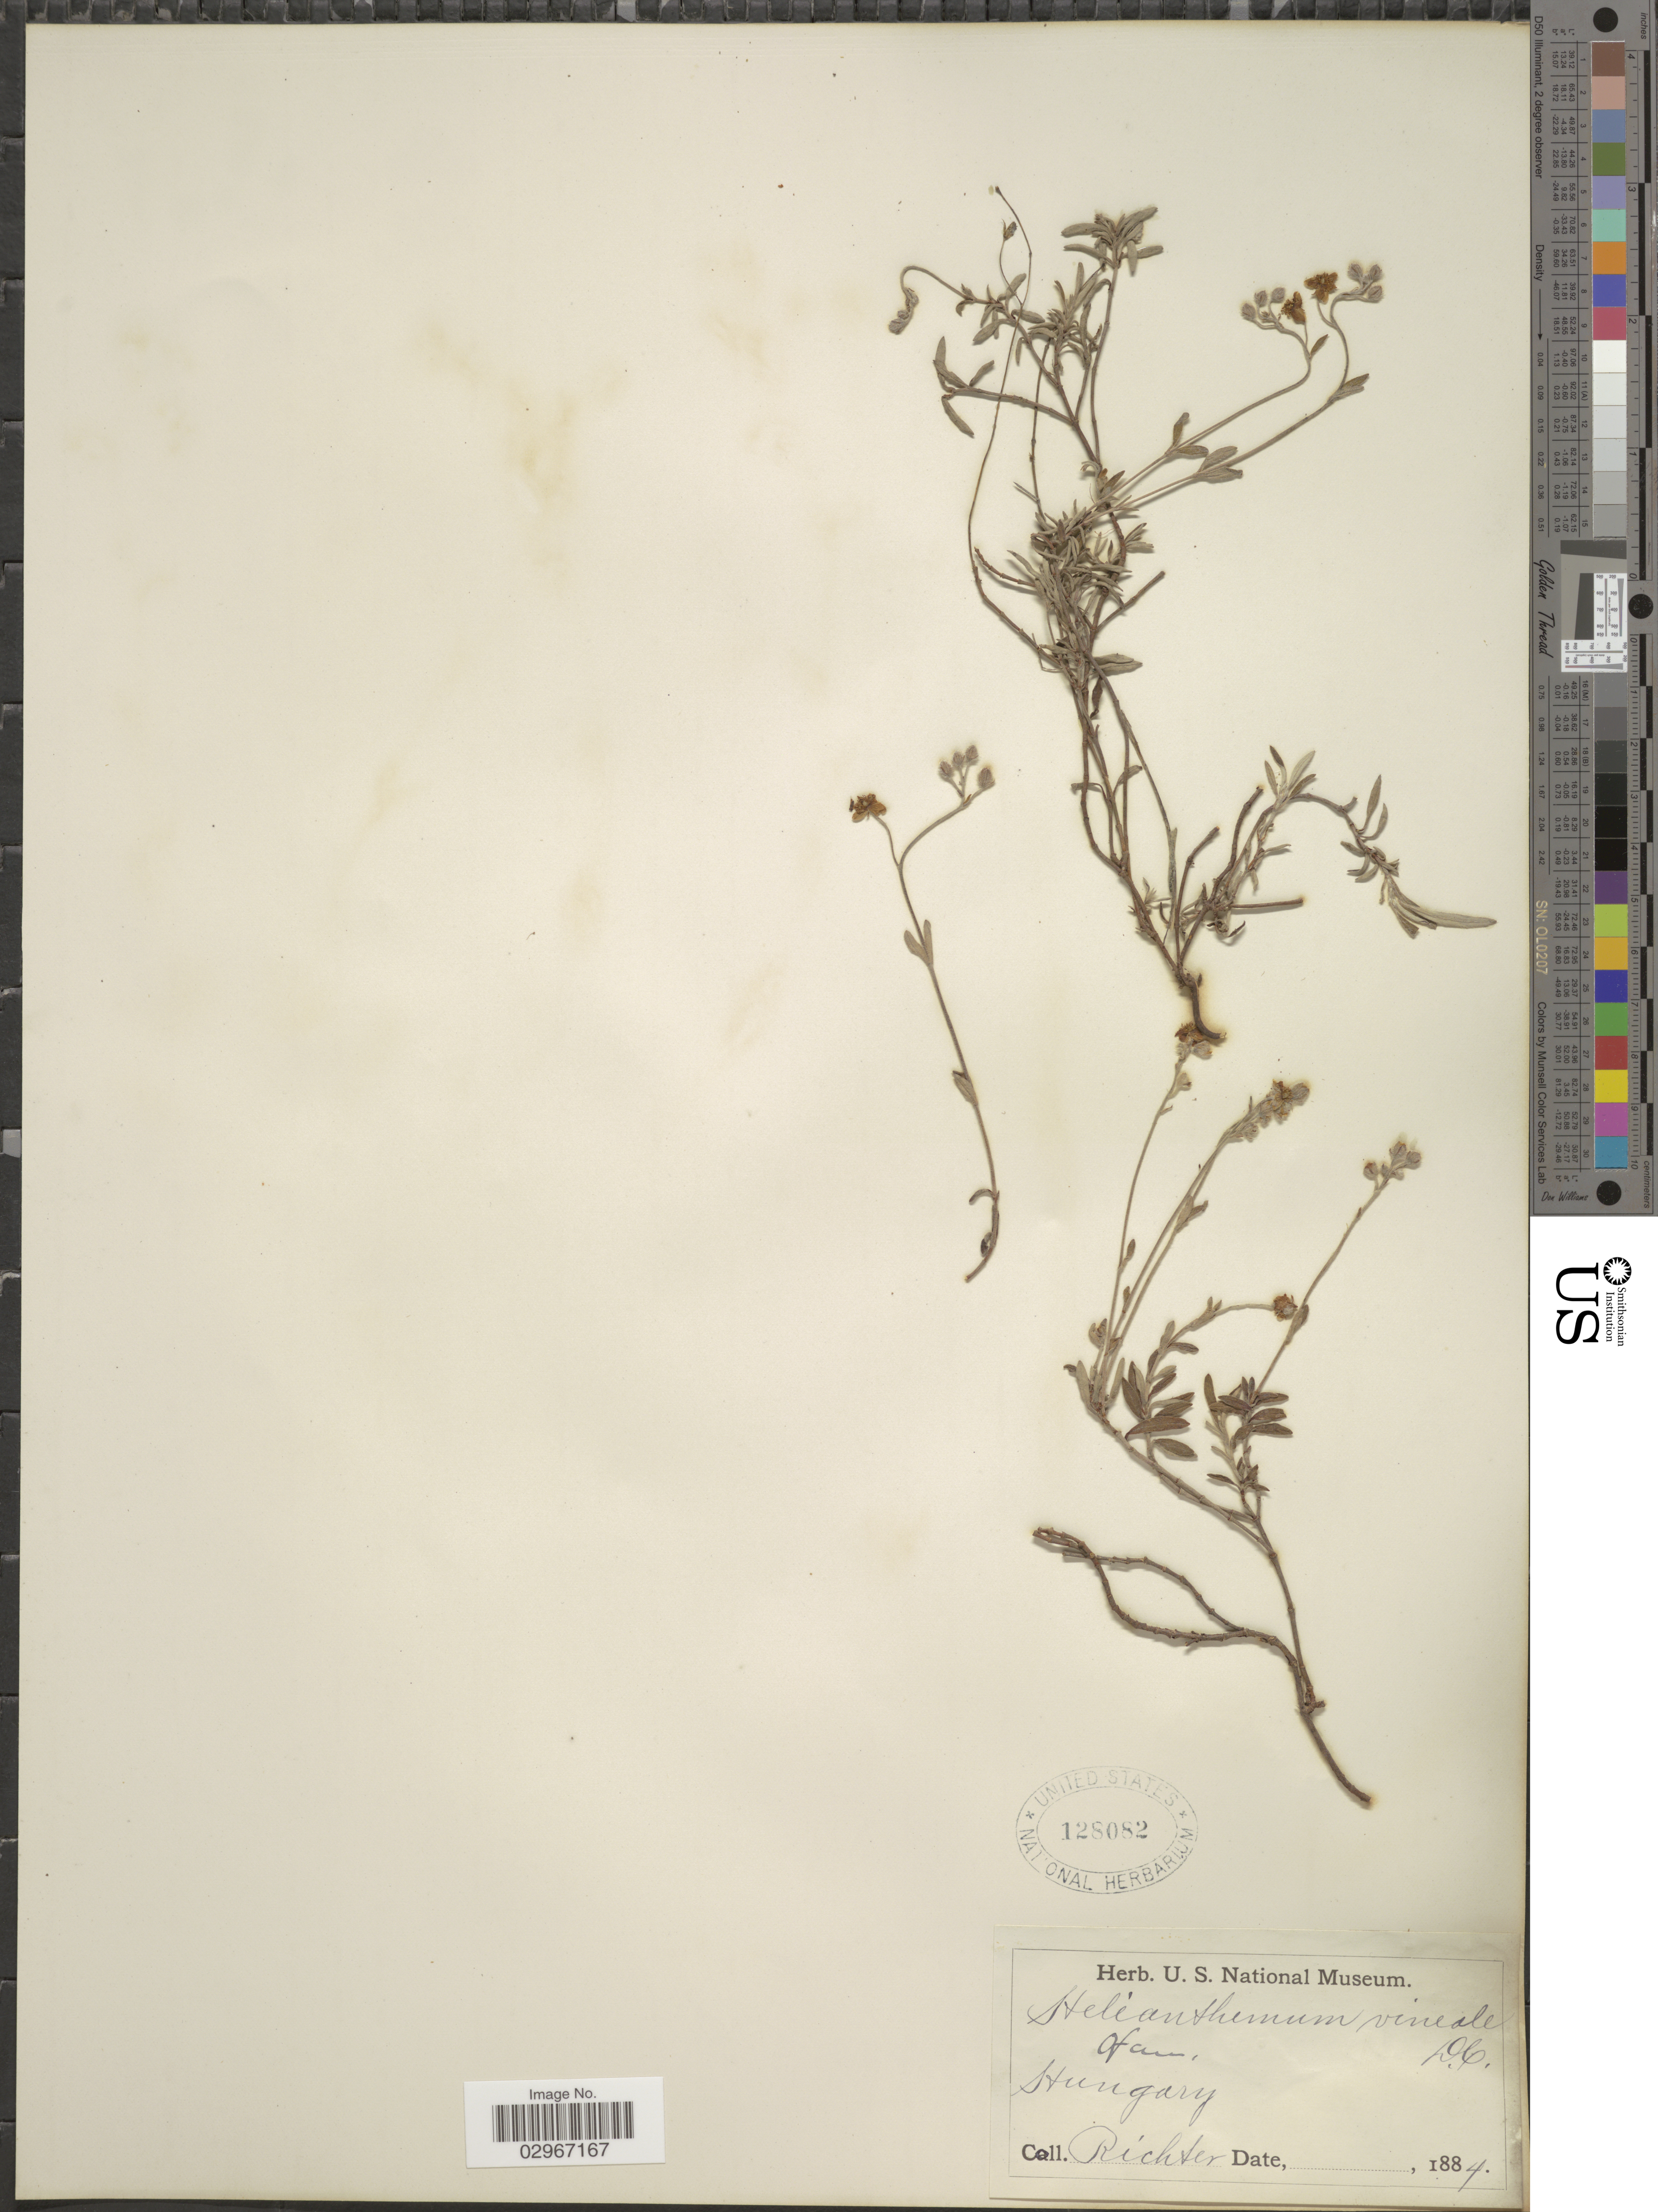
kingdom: Plantae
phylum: Tracheophyta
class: Magnoliopsida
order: Malvales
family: Cistaceae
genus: Helianthemum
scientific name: Helianthemum vineale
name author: (Desf.) Pers.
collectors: -- Richter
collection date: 1884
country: Hungary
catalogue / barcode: US 128082